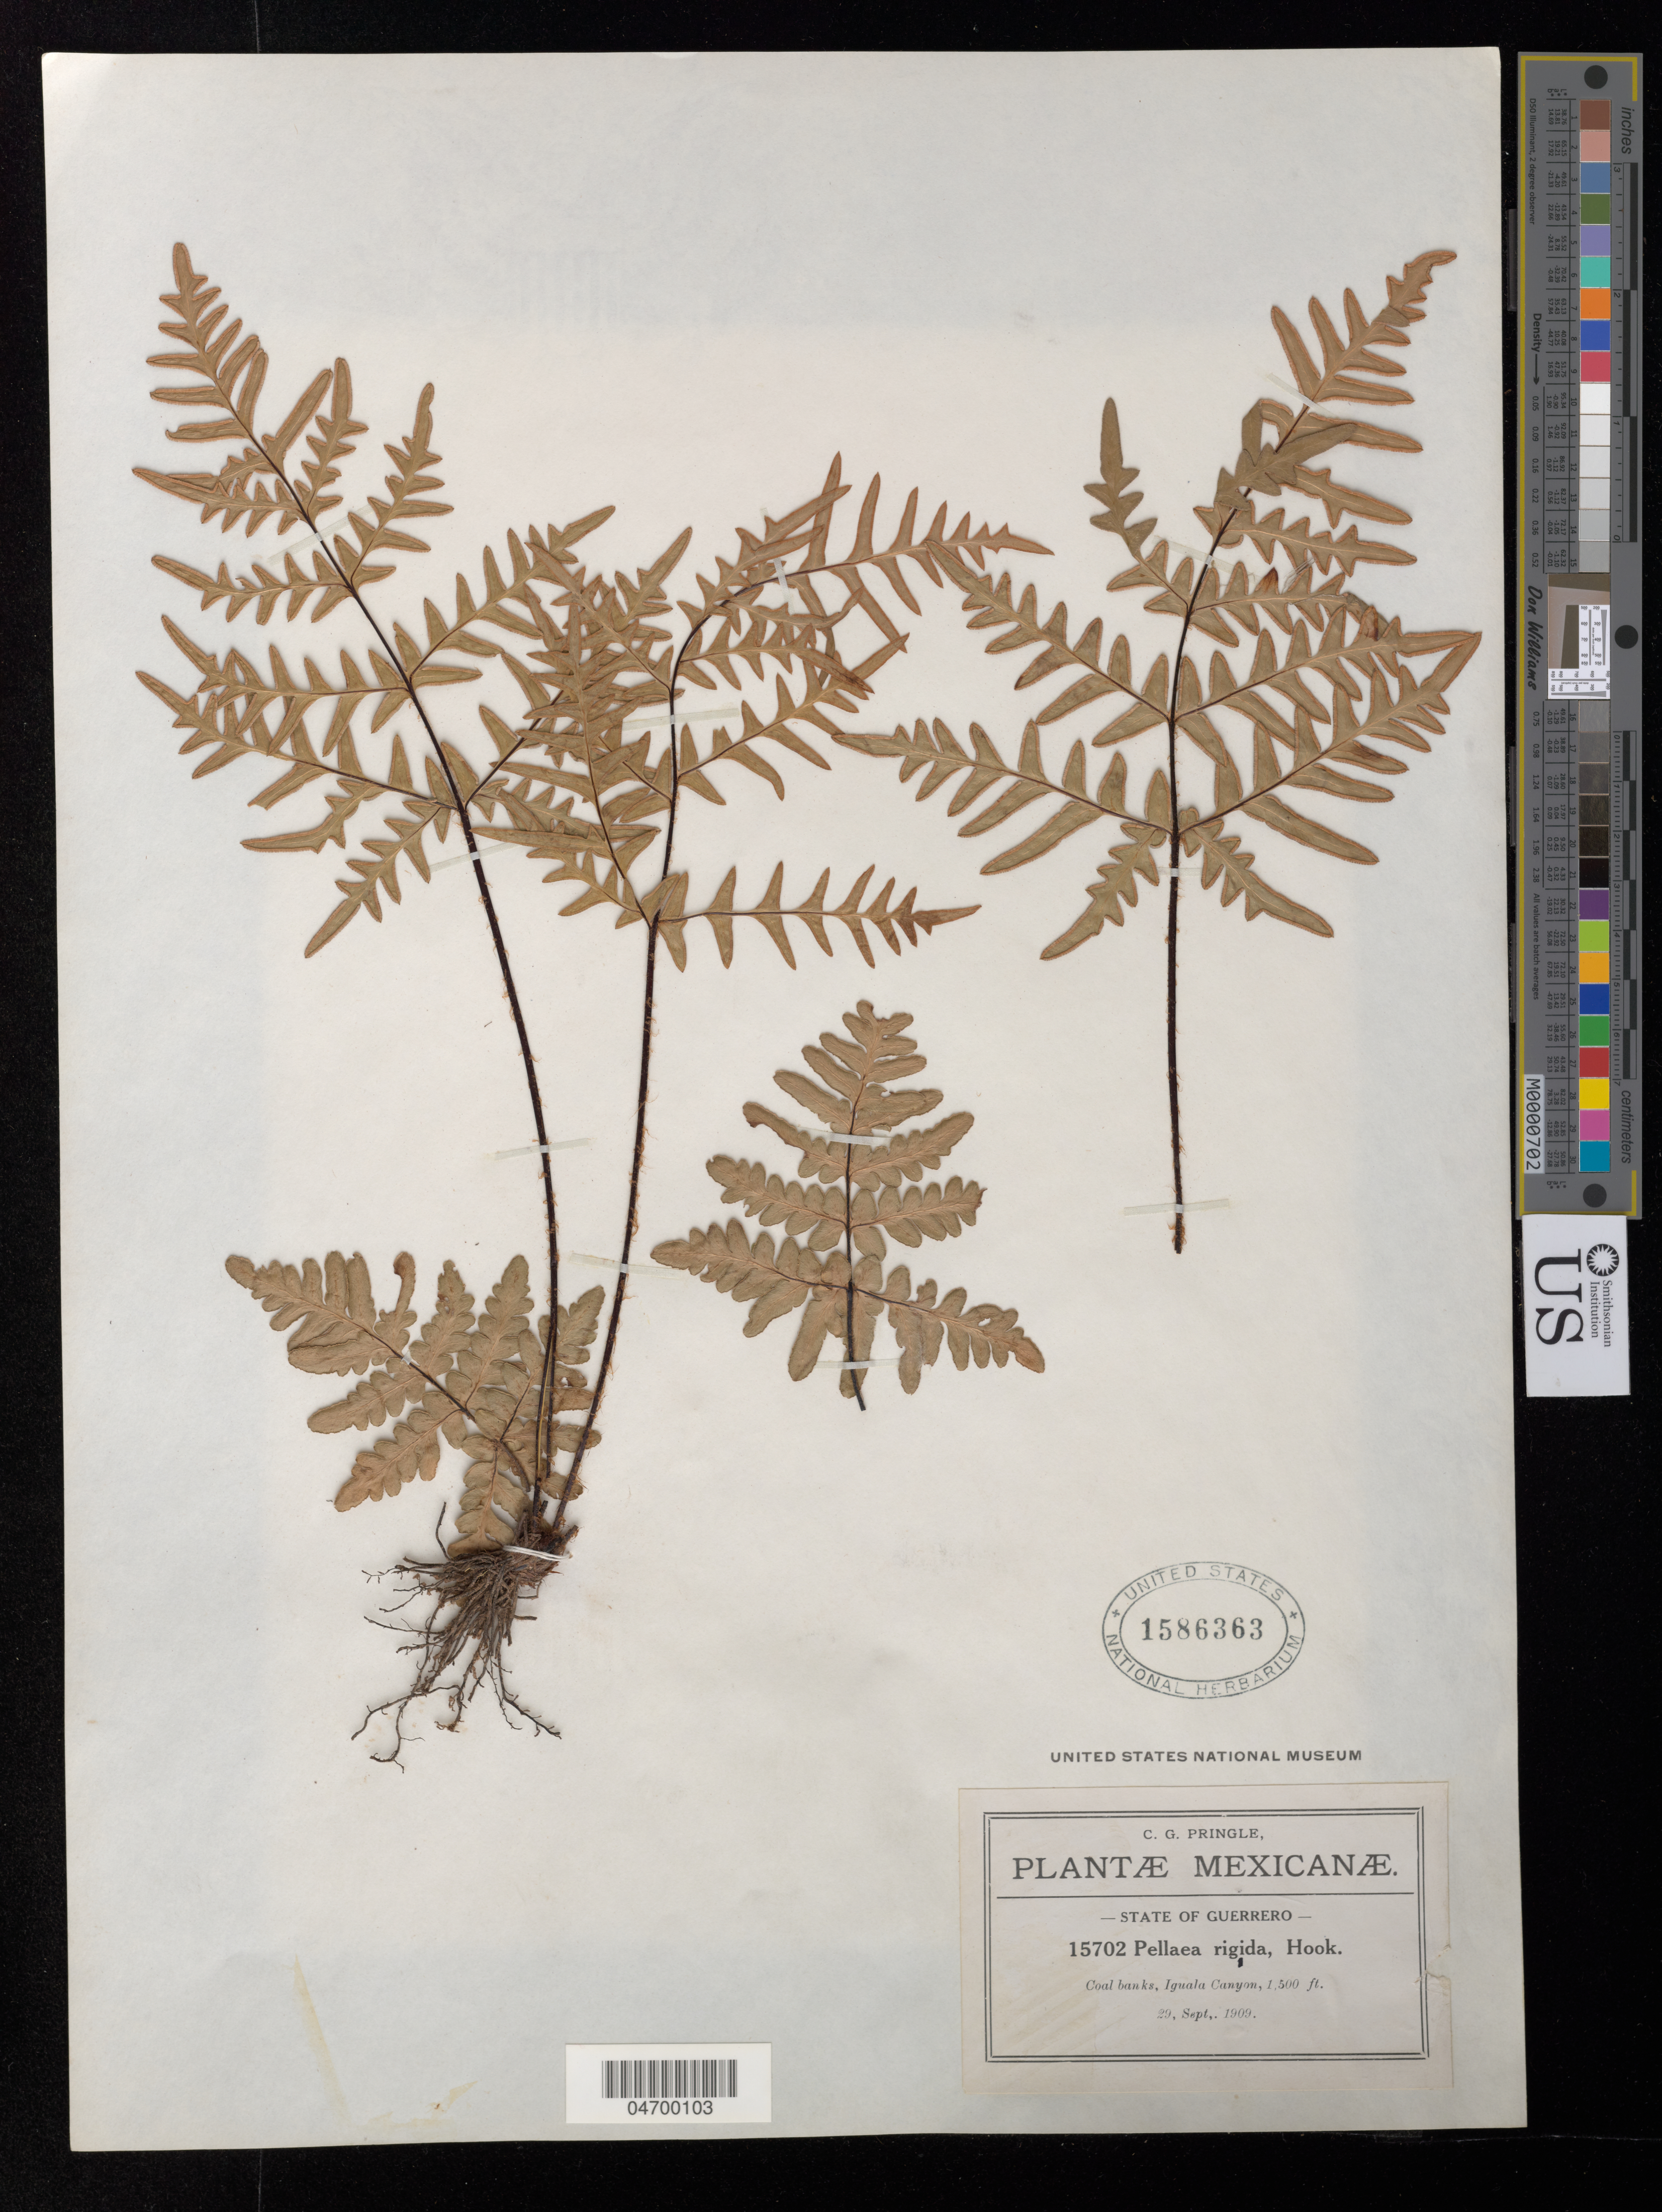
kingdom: Plantae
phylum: Tracheophyta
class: Polypodiopsida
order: Polypodiales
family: Pteridaceae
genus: Pellaea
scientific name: Pellaea rigida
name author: (Sw.) Hook. f.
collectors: C. G. Pringle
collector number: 15702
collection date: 1909-09-29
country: Mexico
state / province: Guerrero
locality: Coal banks, Iguala Canyon.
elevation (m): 457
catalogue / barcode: US 1586363